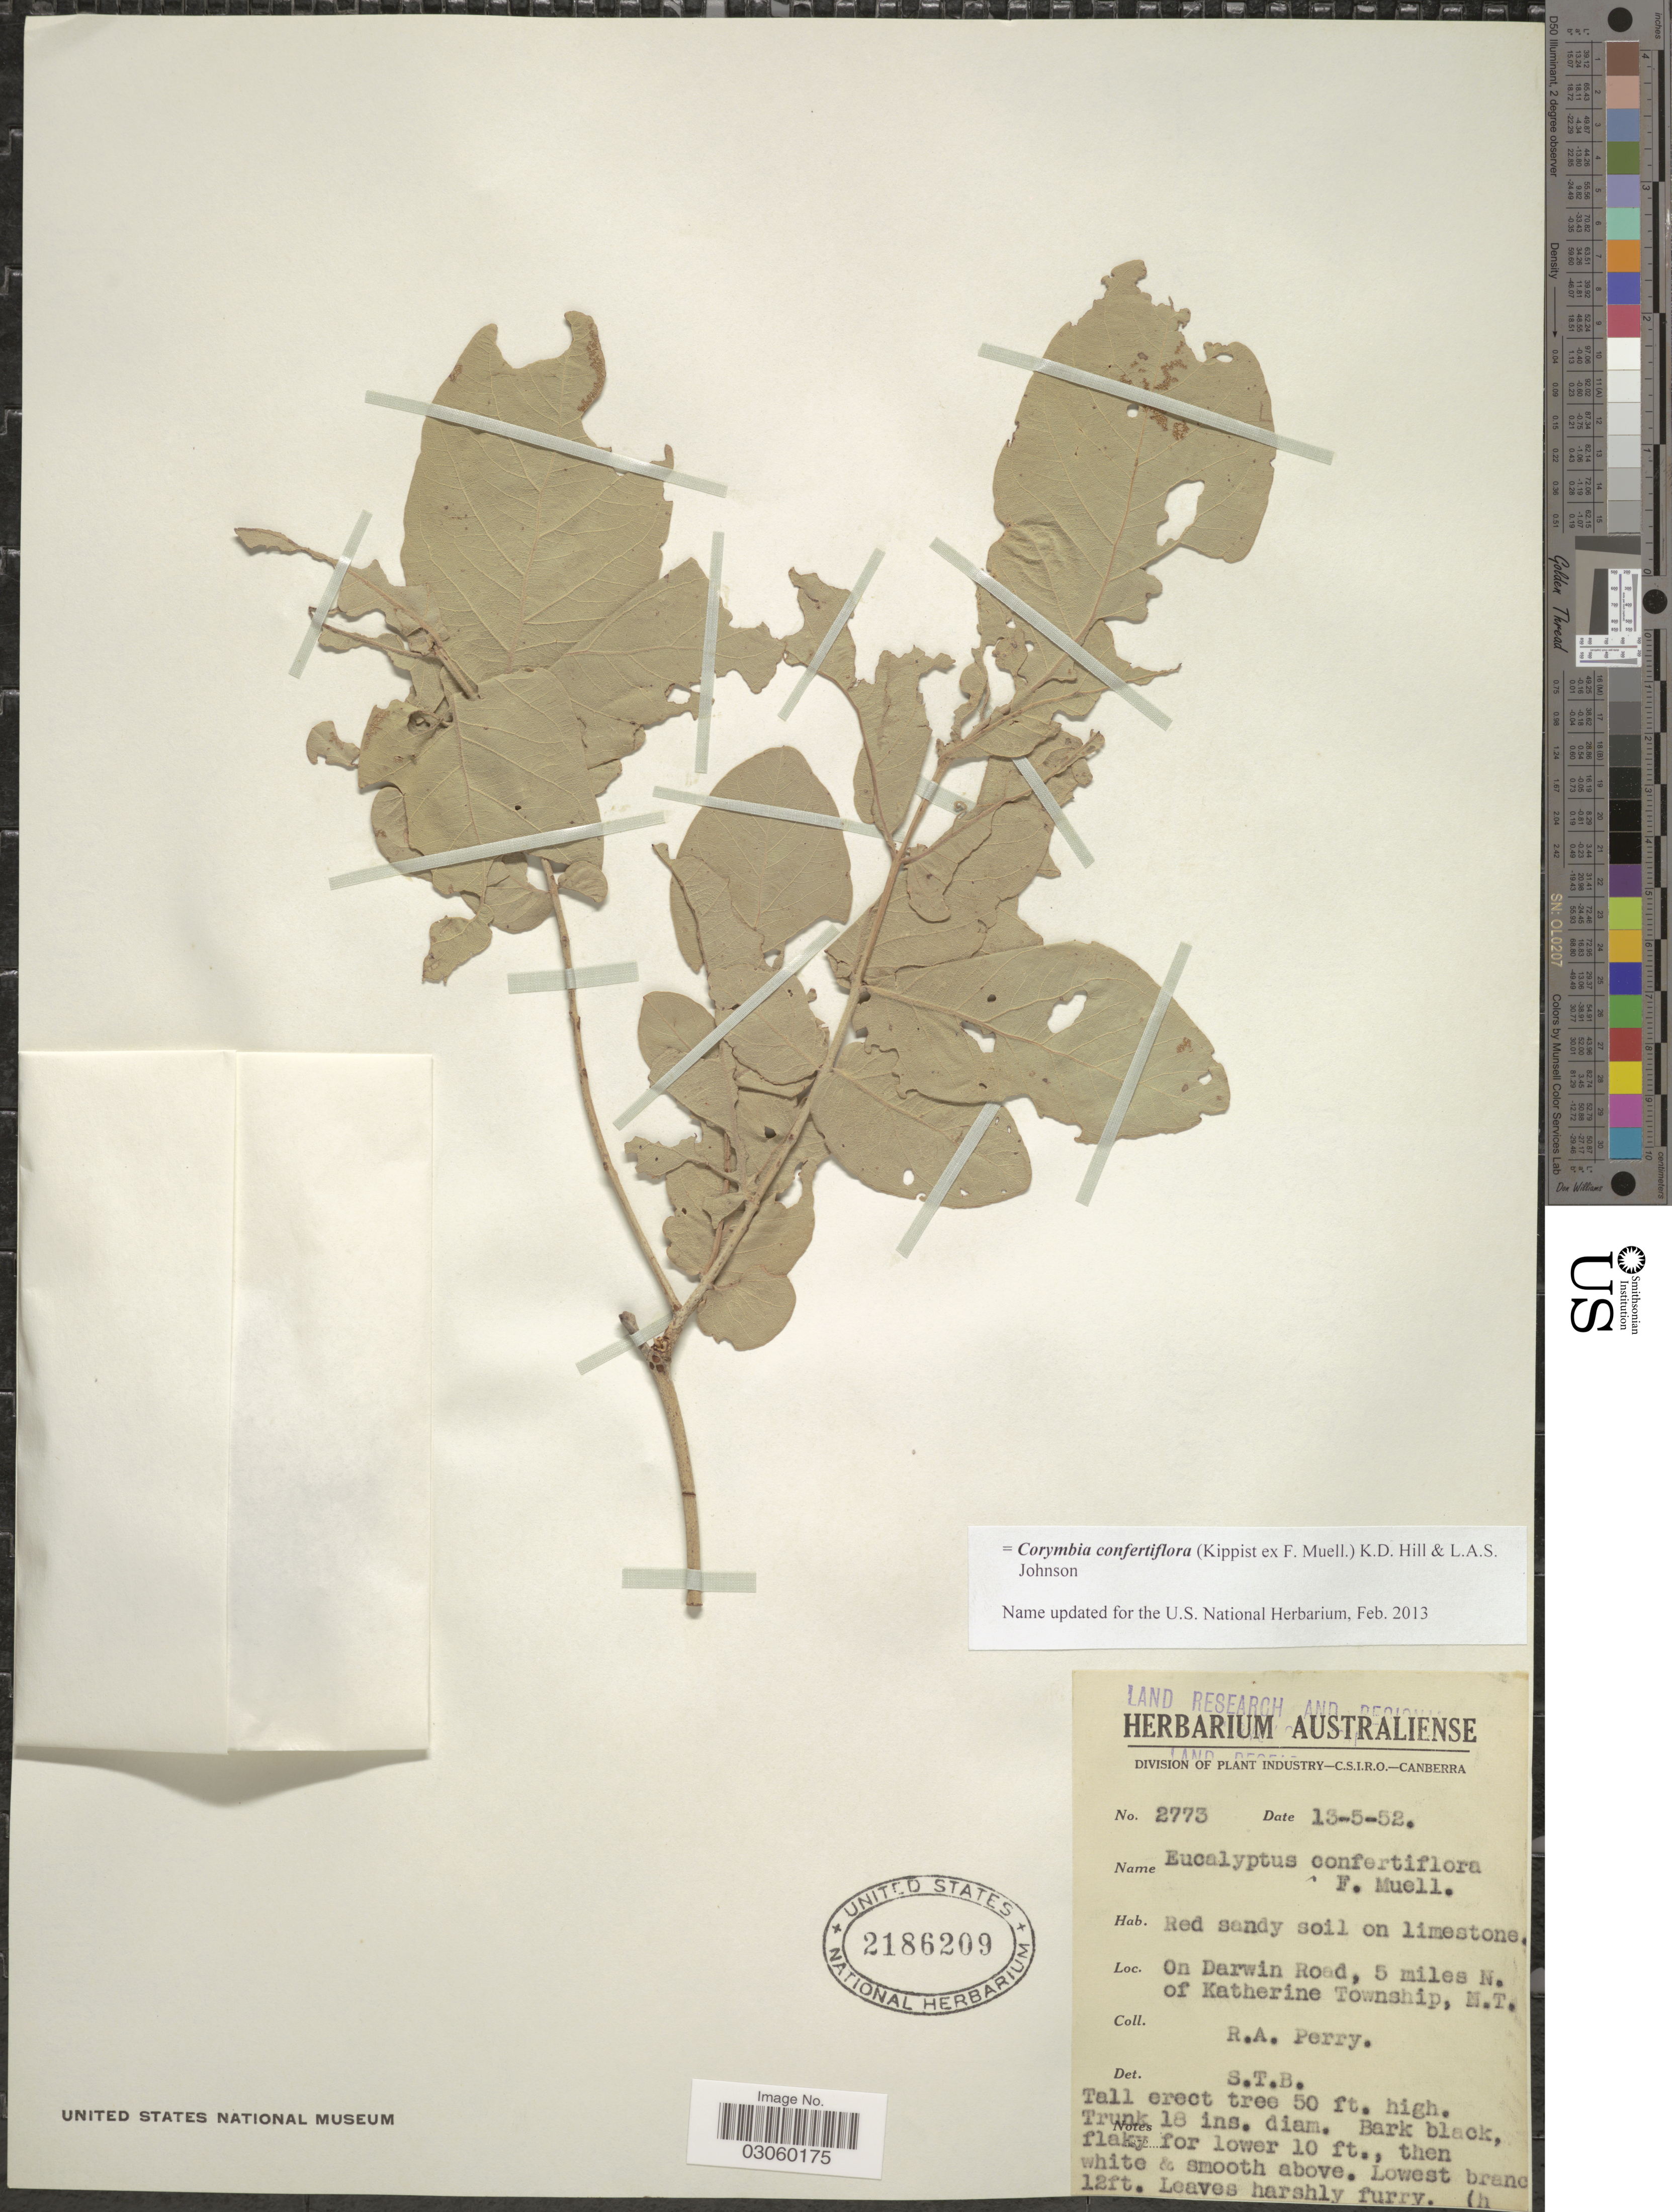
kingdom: Plantae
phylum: Tracheophyta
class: Magnoliopsida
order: Myrtales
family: Myrtaceae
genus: Corymbia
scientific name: Corymbia confertiflora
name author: (F. Muell. ex Kippist) K.D. Hill & L.A.S. Johnson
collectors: Perry, R. A.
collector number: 2773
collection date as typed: Transcribed d/m/y: 13/5/52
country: Australia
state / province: Northern Territory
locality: On Darwin Road, 5 miles N. of Katherine Township, N.T.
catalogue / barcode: US 2186209